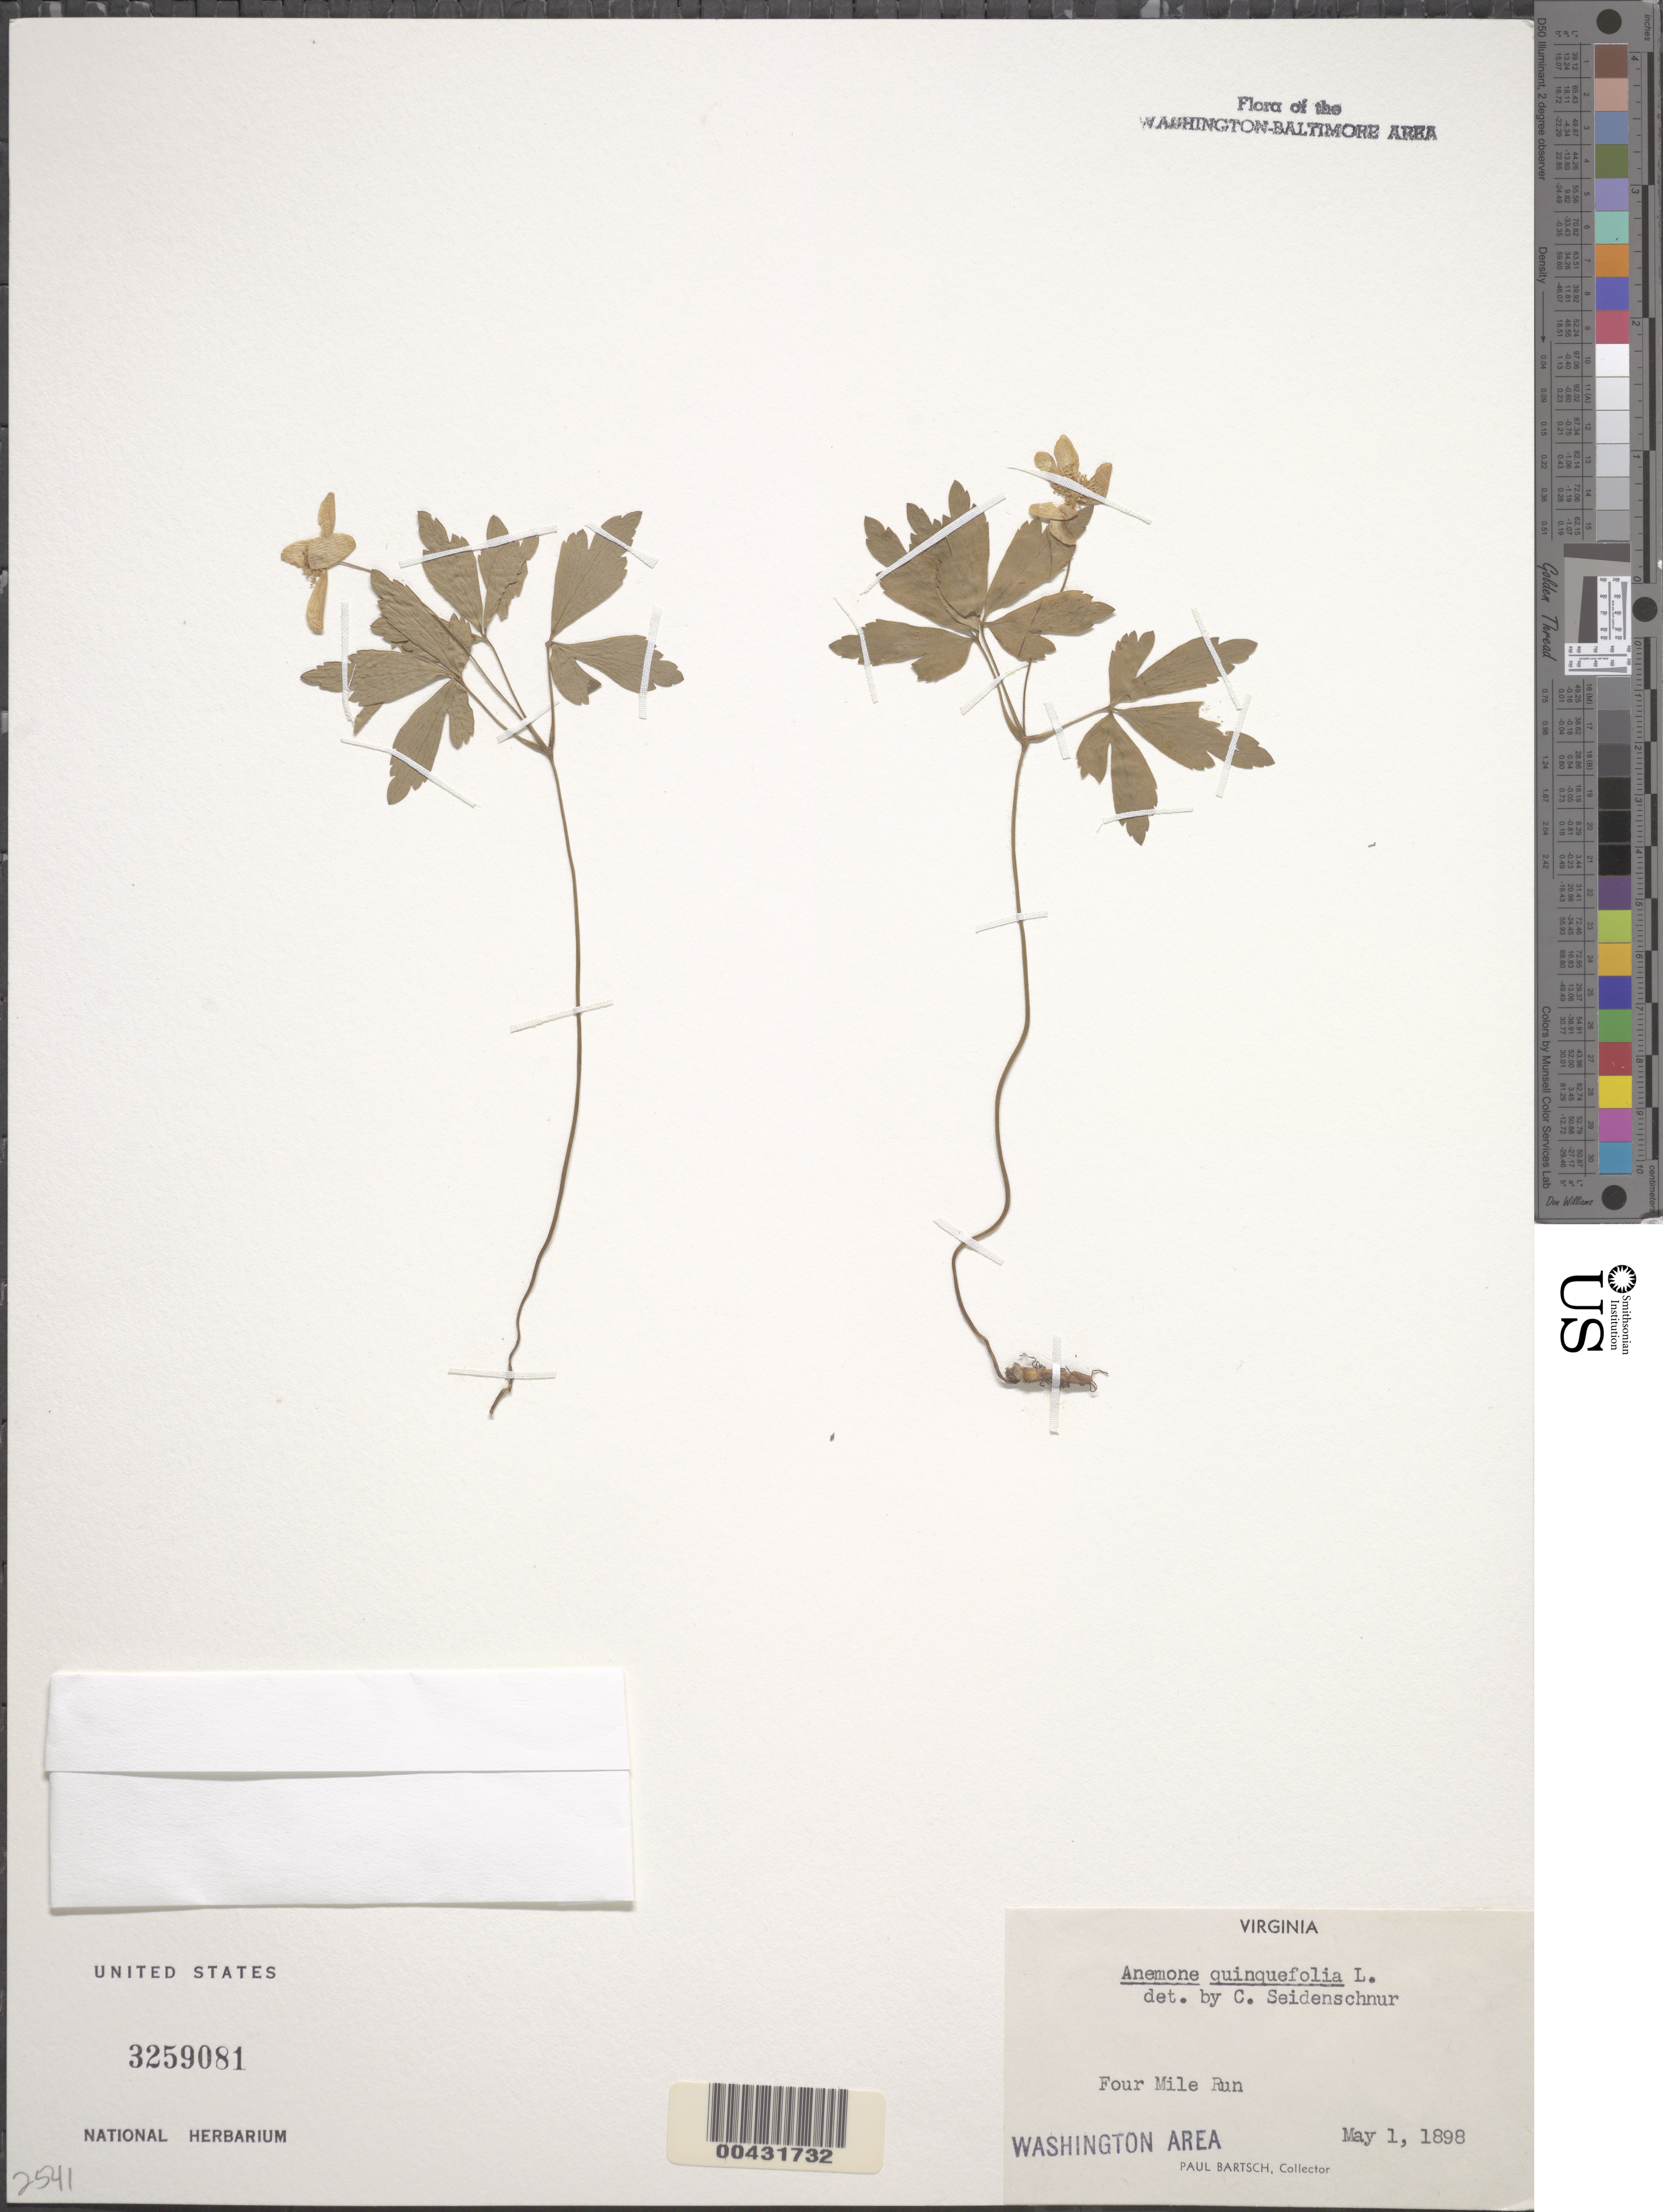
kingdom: Plantae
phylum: Tracheophyta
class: Magnoliopsida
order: Ranunculales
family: Ranunculaceae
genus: Anemone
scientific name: Anemone quinquefolia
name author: L.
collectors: P. Bartsch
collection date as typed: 01 May 1898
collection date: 1898-05-01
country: United States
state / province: Virginia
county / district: Arlington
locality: Four Mile Run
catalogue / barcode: US 3259081